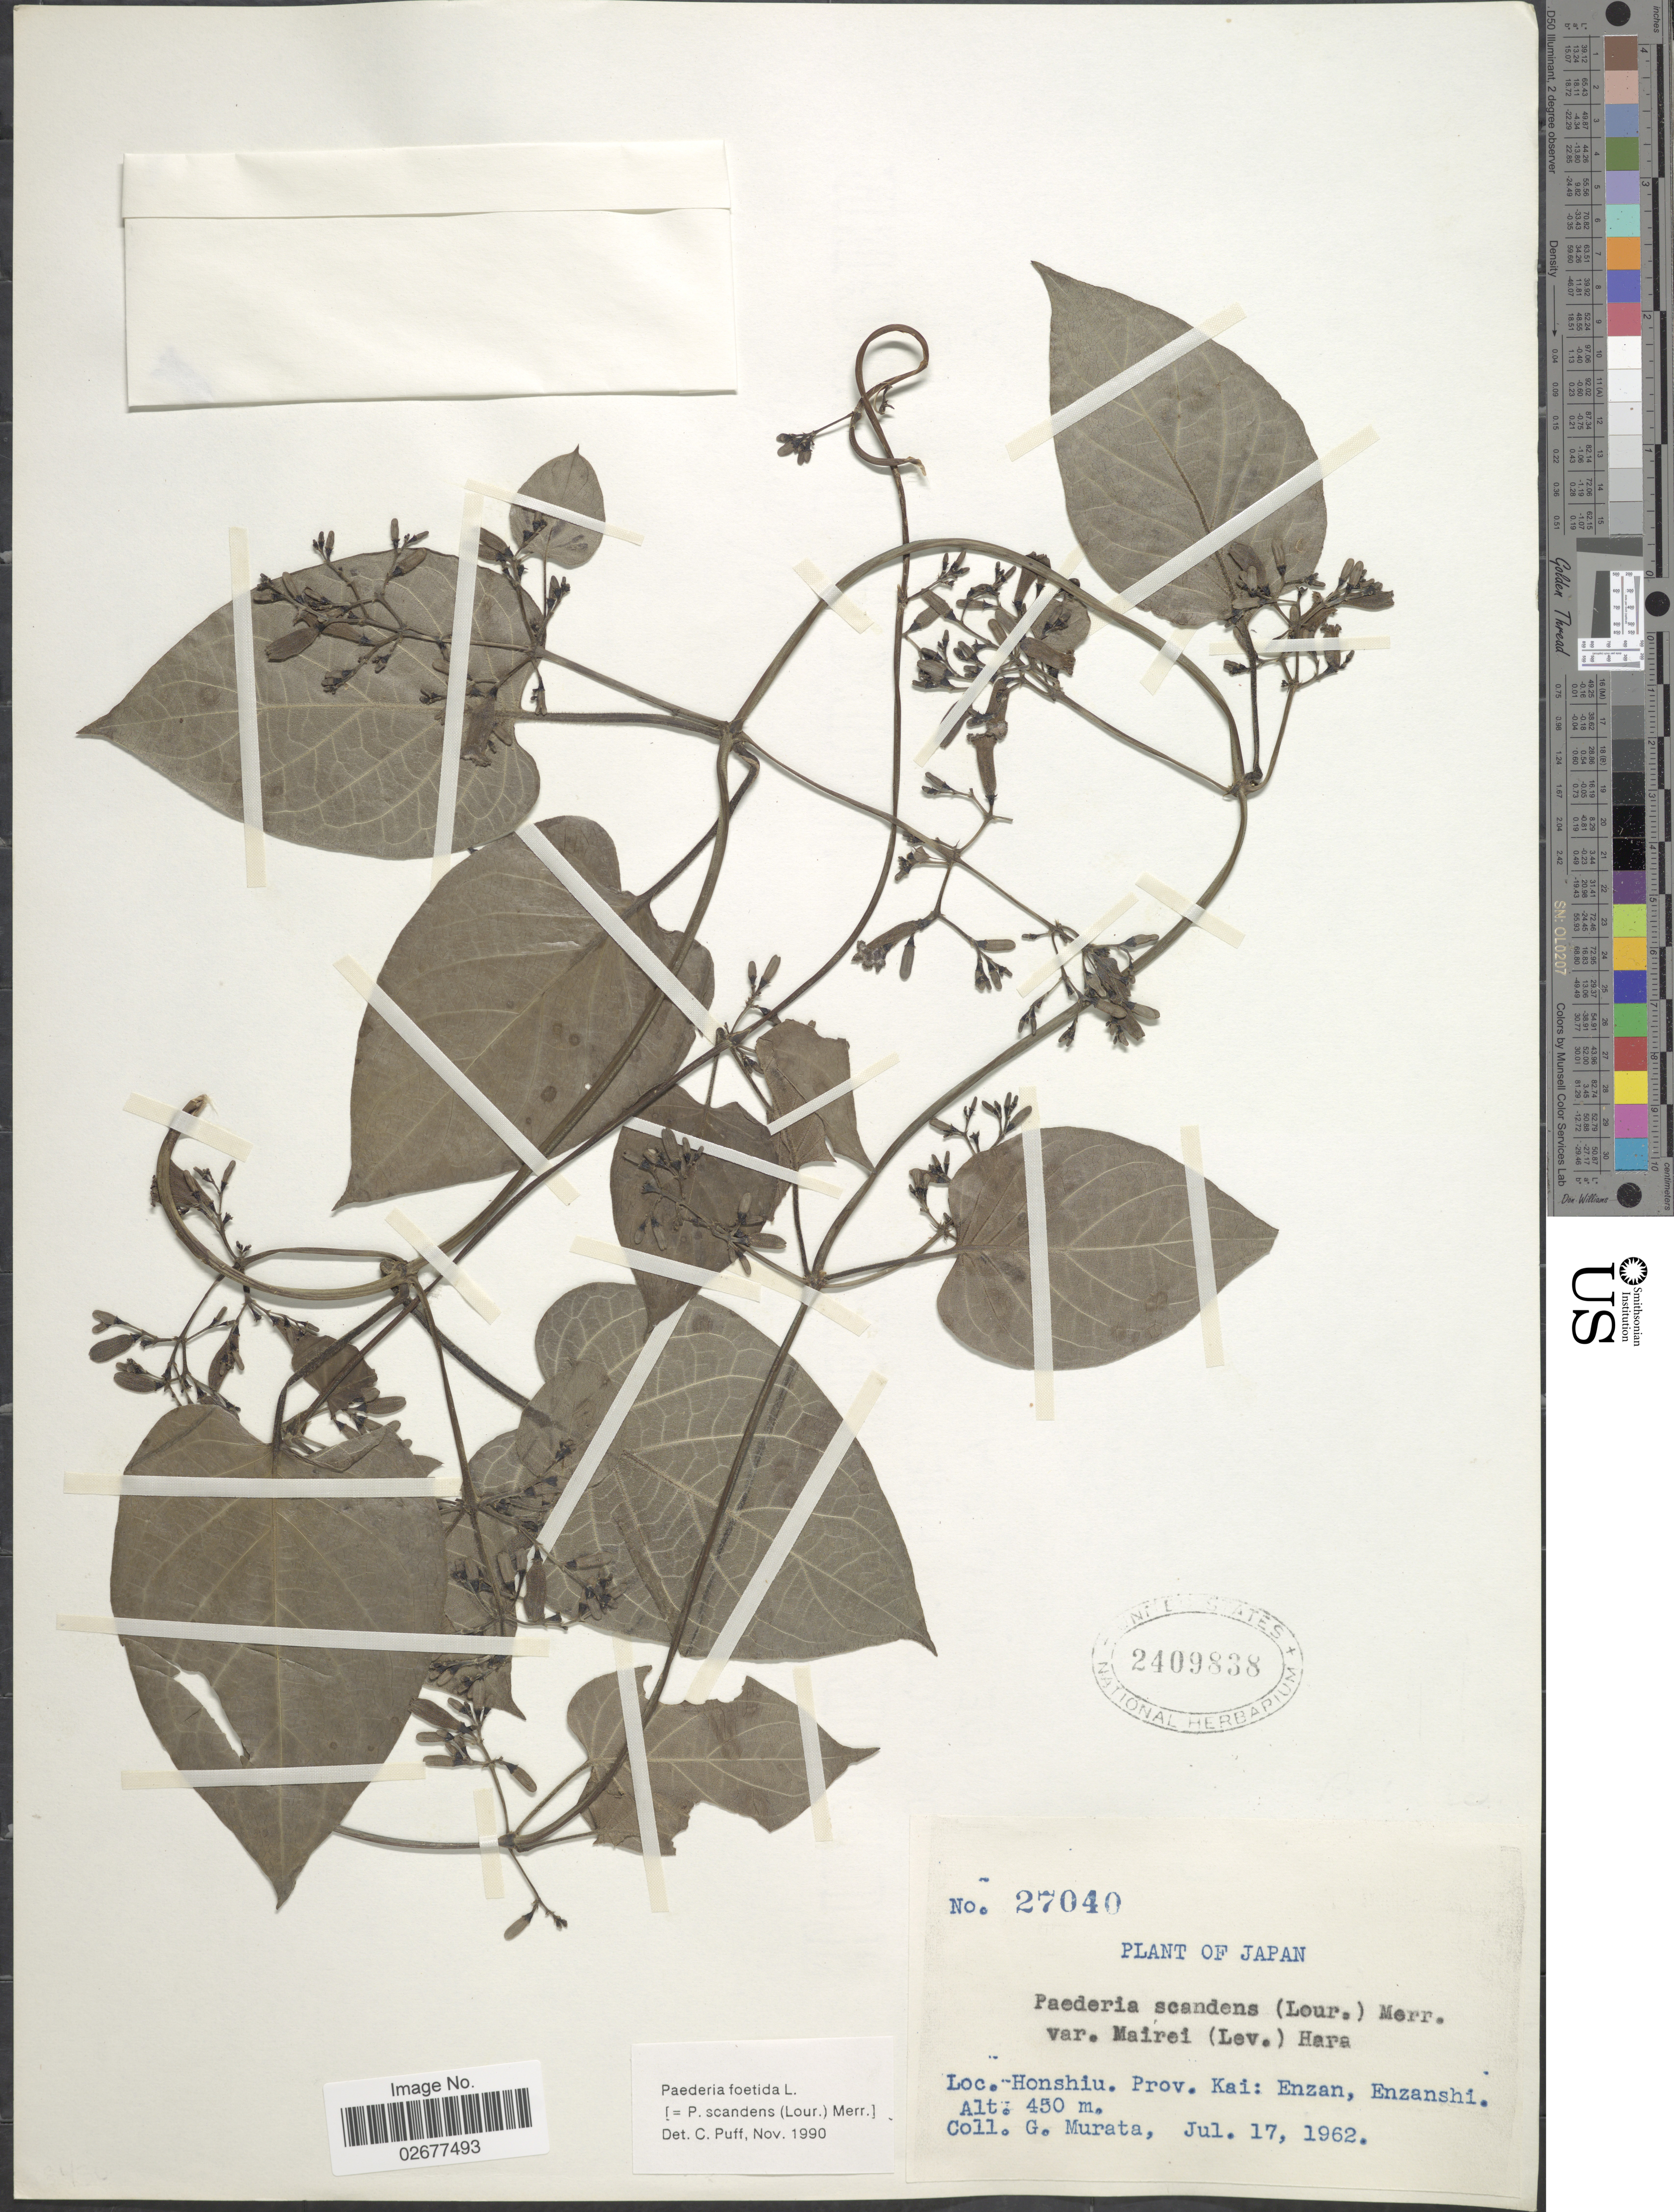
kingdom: Plantae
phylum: Tracheophyta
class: Magnoliopsida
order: Gentianales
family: Rubiaceae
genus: Paederia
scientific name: Paederia foetida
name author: L.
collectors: G. Murata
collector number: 27040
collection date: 1962-07-17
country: Japan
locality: Honshiu. Prov. Kai: Enzan, Enzanshi.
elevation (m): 450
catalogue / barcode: US 2409838